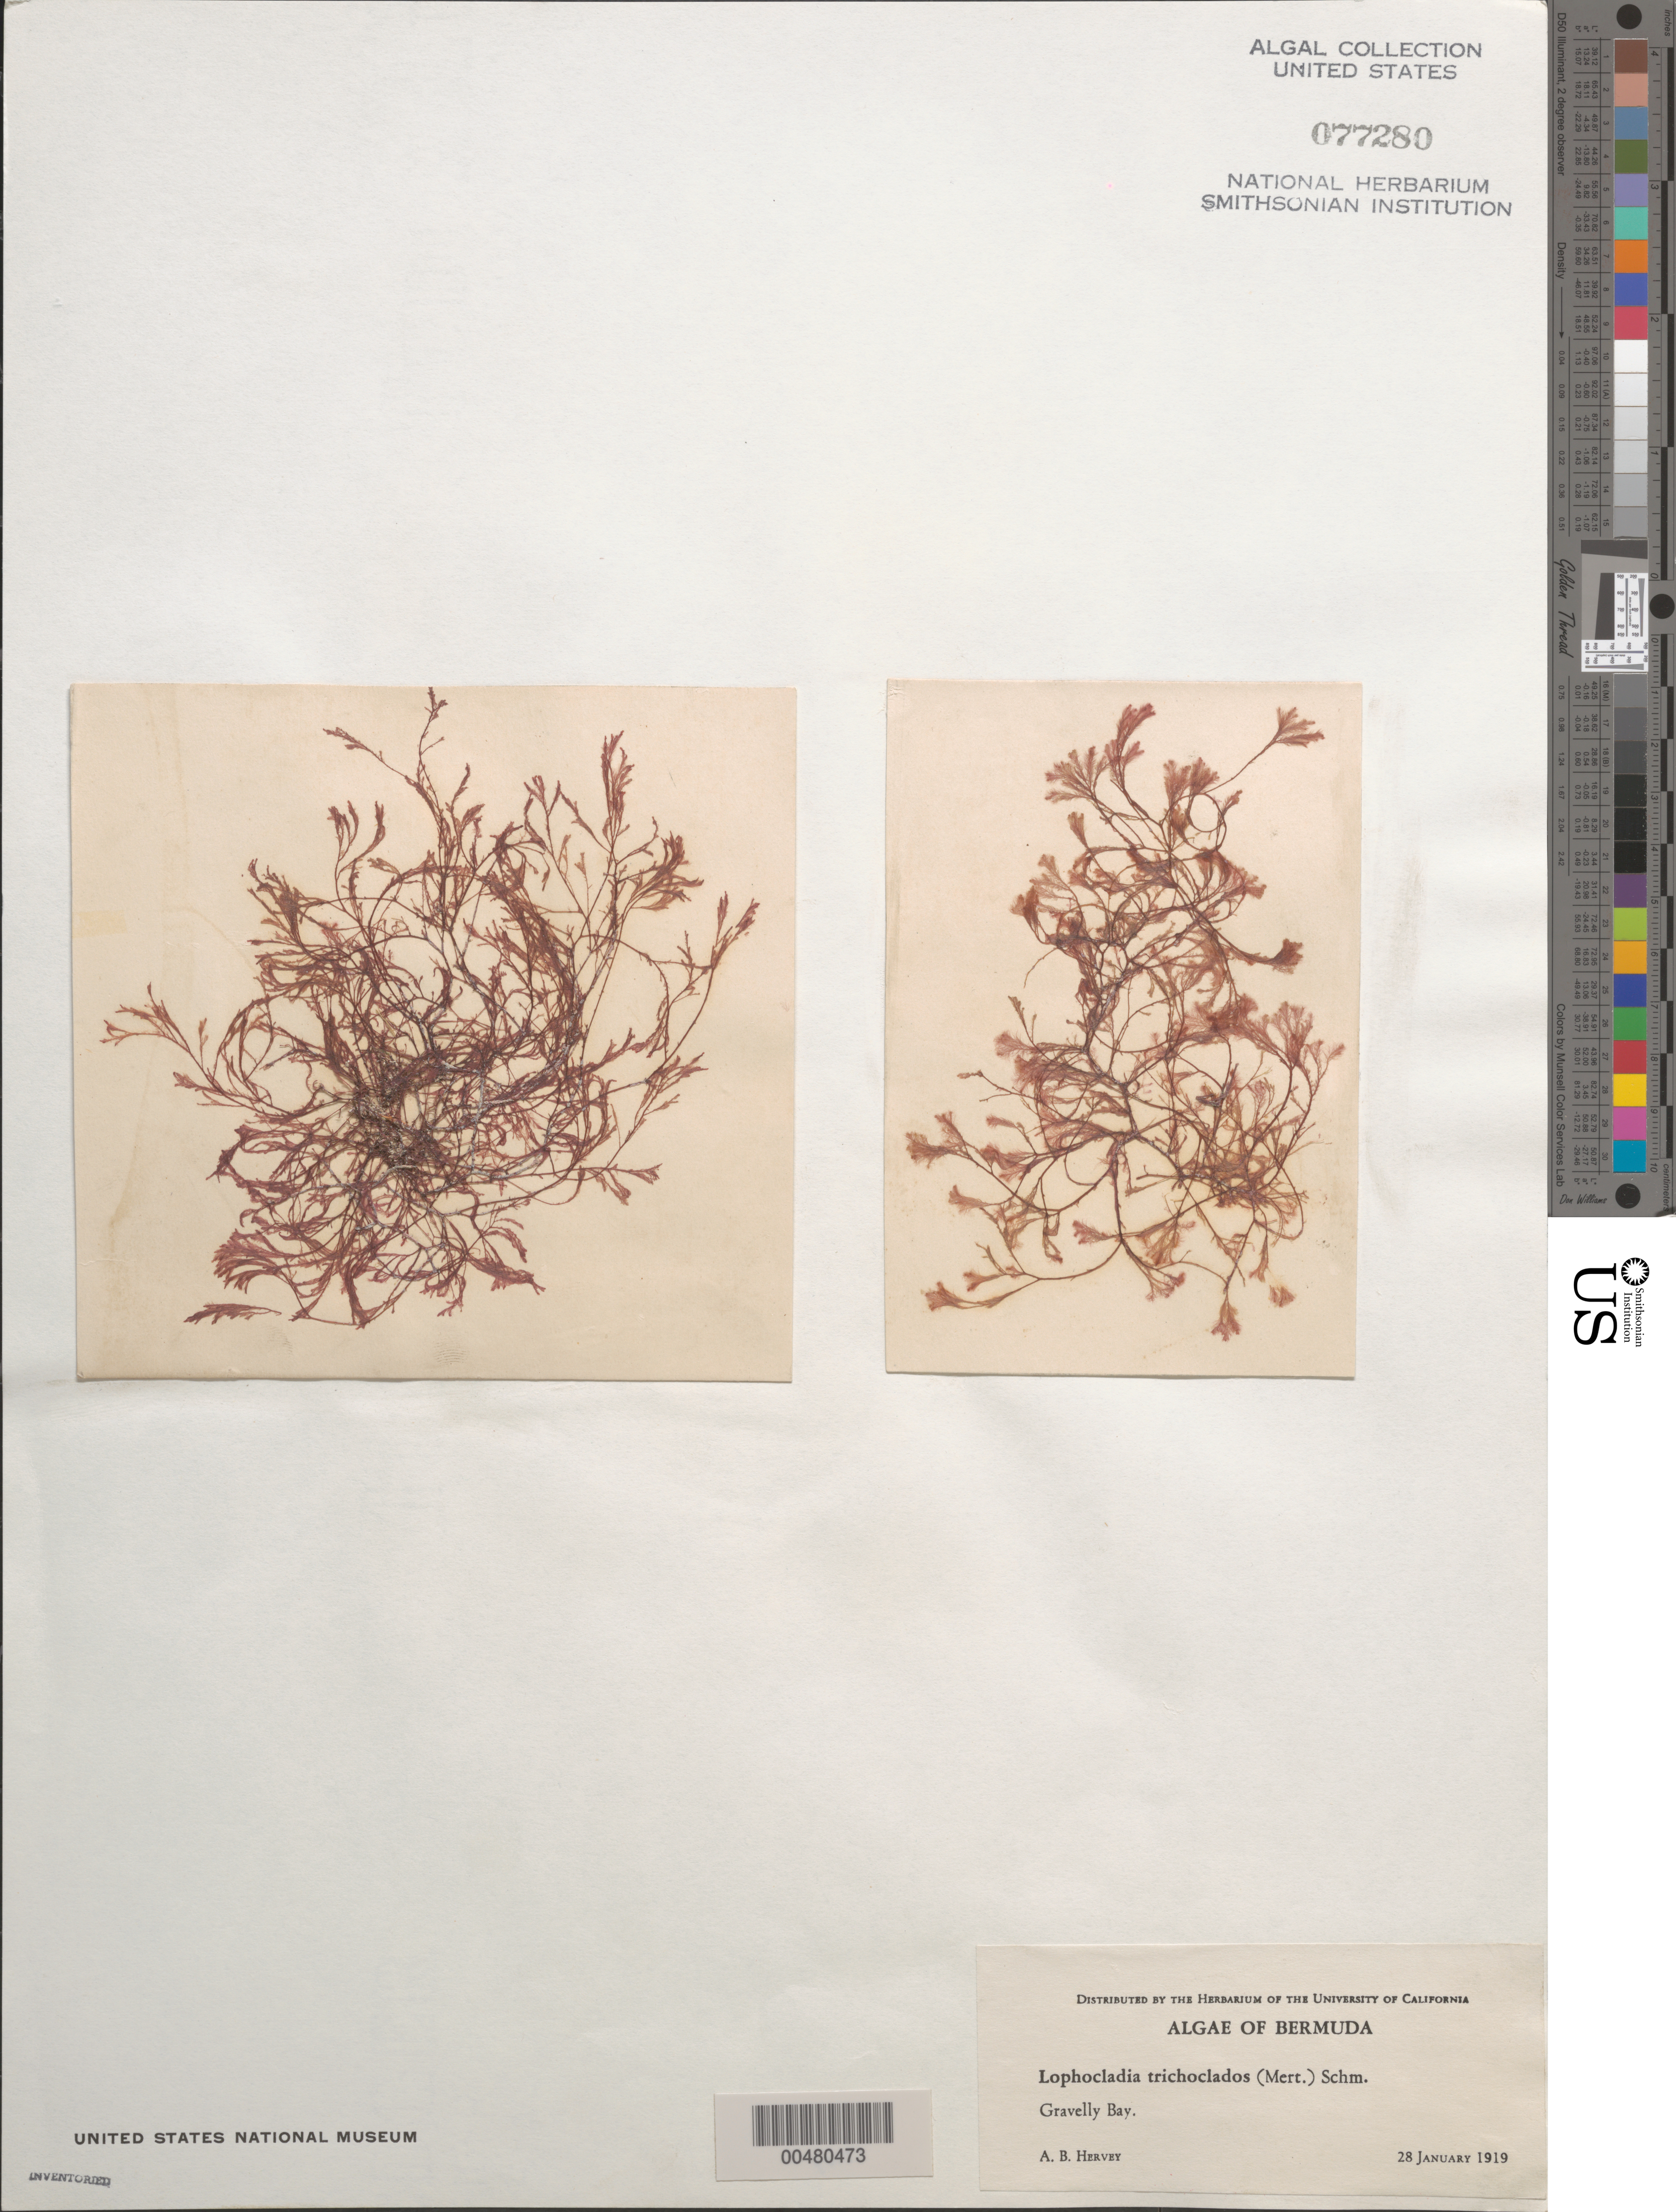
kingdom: Plantae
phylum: Rhodophyta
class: Florideophyceae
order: Ceramiales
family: Rhodomelaceae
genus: Lophocladia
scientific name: Lophocladia trichoclados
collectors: A. B. Hervey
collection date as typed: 28 Jan 1919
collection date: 1919-01-28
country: Bermuda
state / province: Smithʼs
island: Bermuda Island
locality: Gravelly Bay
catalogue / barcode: US 77280